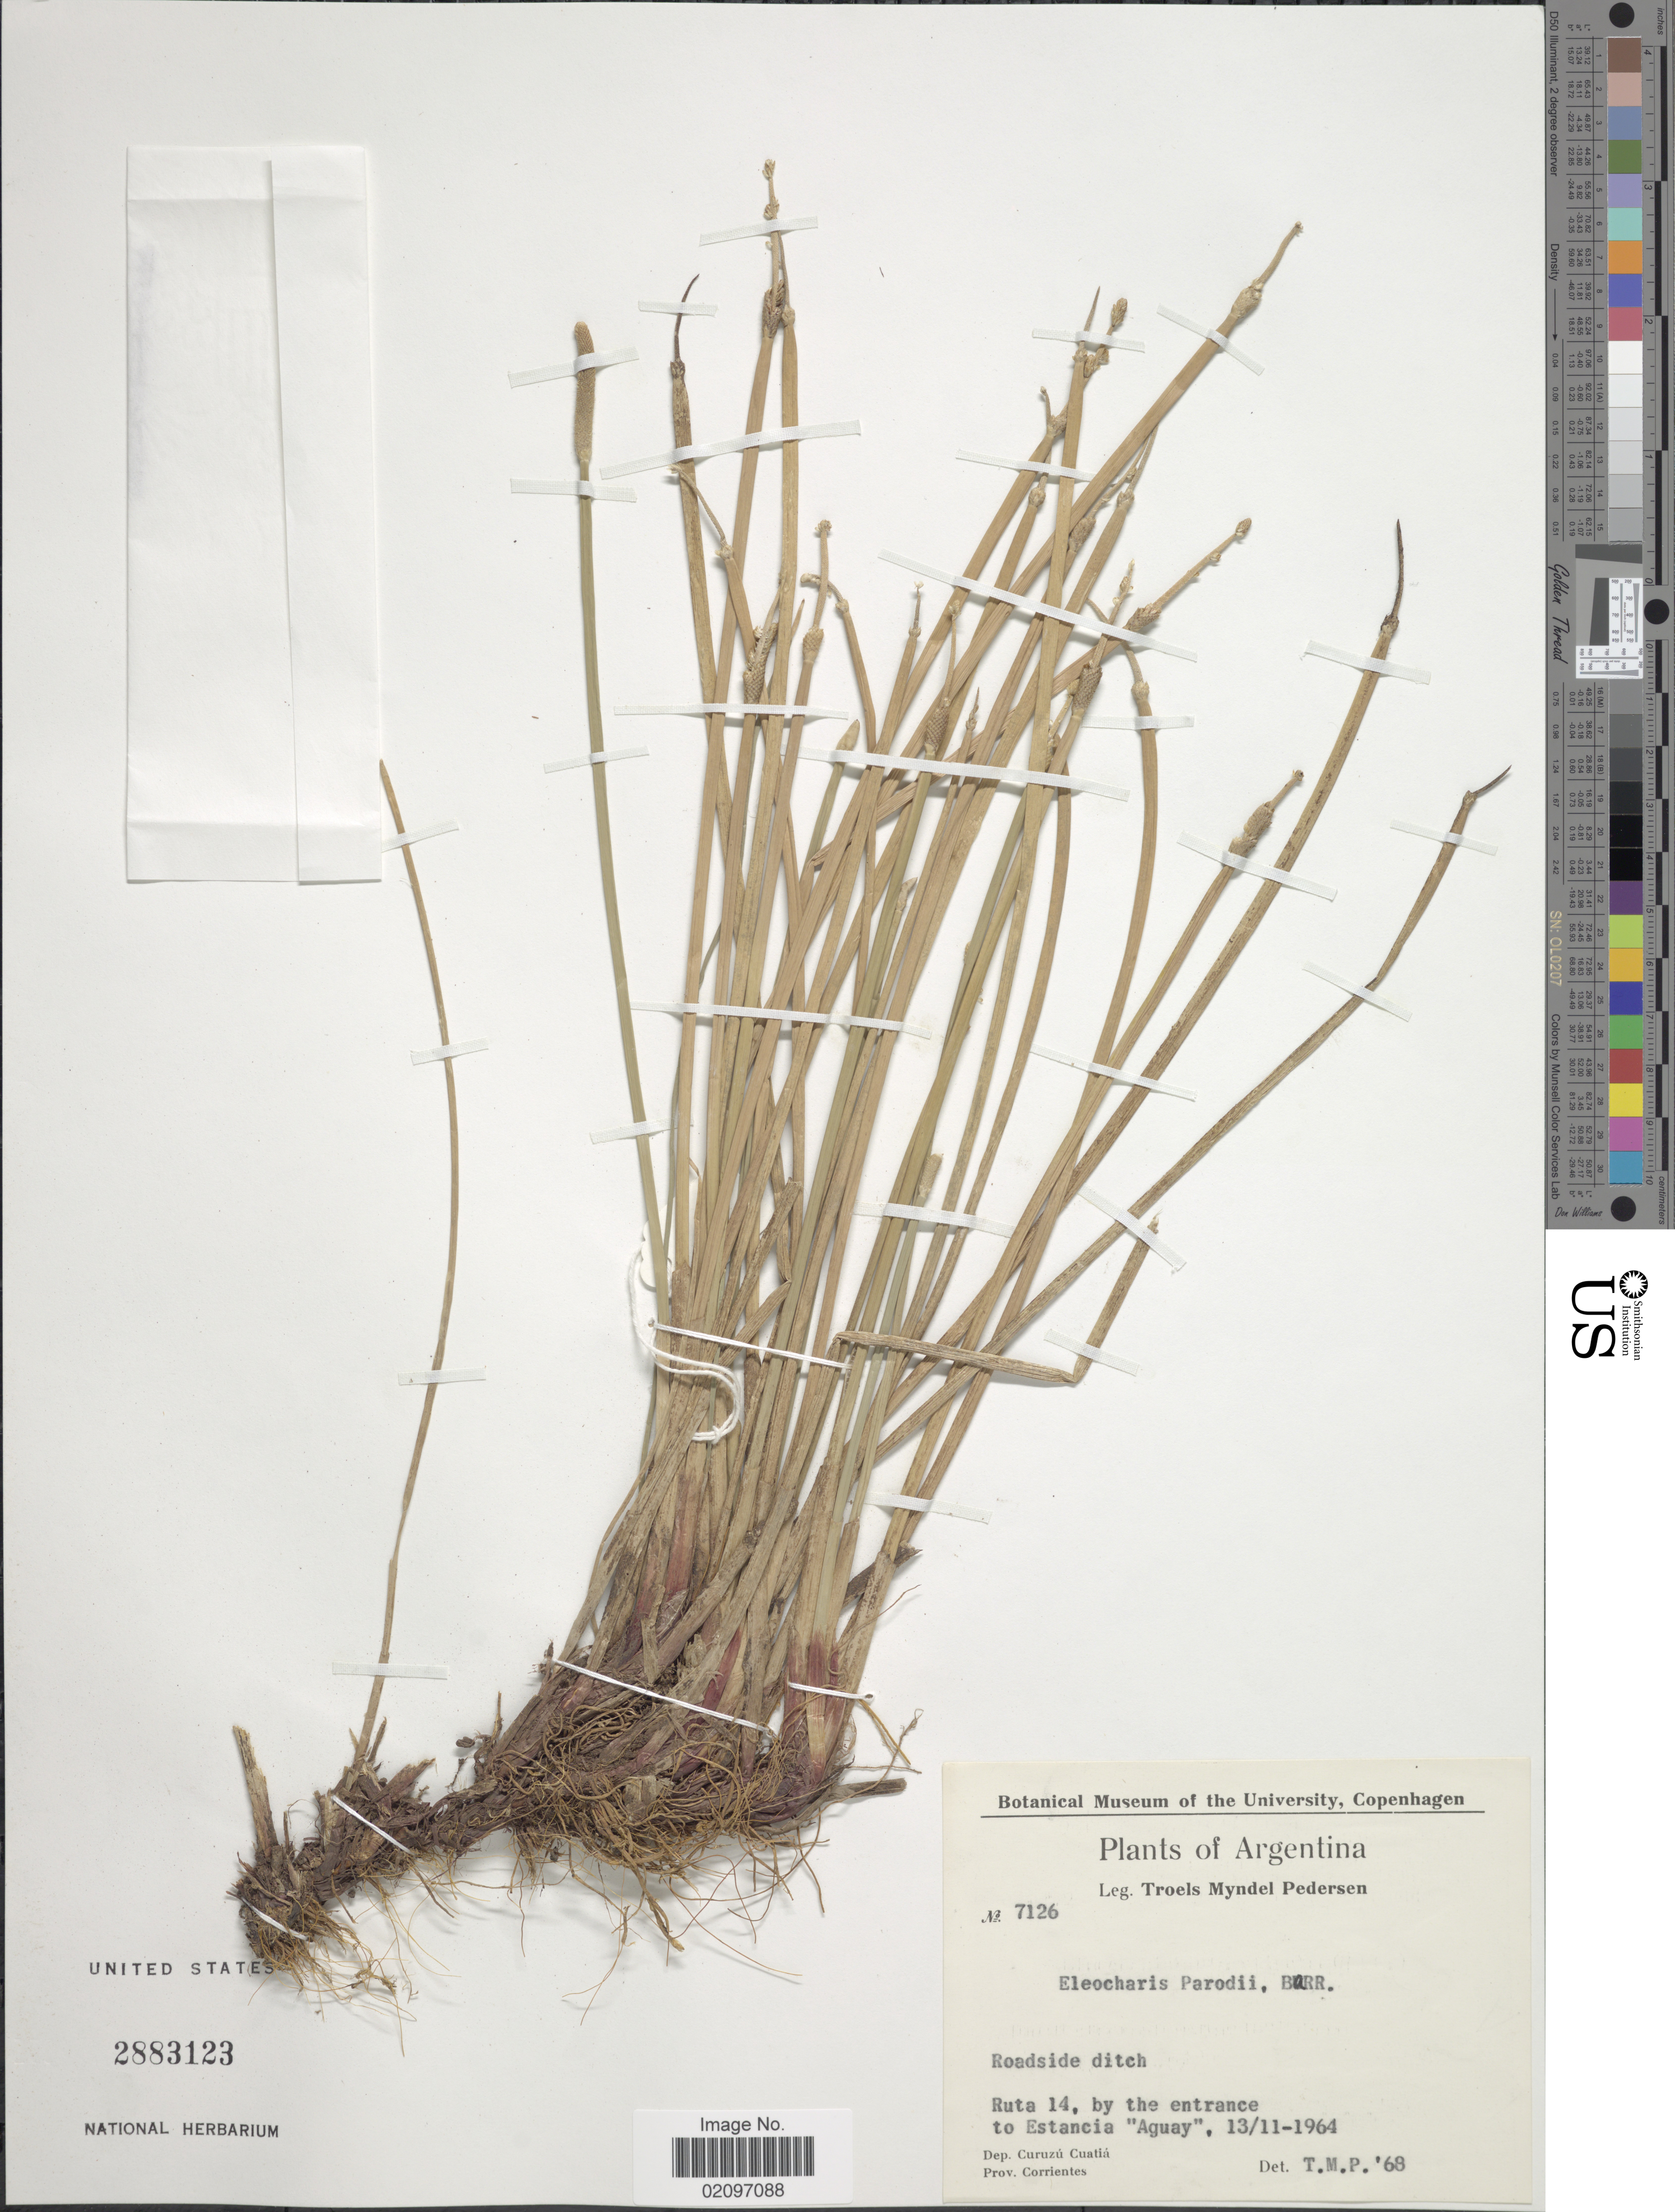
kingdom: Plantae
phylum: Tracheophyta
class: Liliopsida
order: Poales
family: Cyperaceae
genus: Eleocharis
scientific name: Eleocharis parodii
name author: Barros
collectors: T. Pederson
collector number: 7126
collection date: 1964-11-13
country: Argentina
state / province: Corrientes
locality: Ruta 14, by the entrance to Estancia Aguay, Dep. Curuzu Cuatia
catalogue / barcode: US 2883123